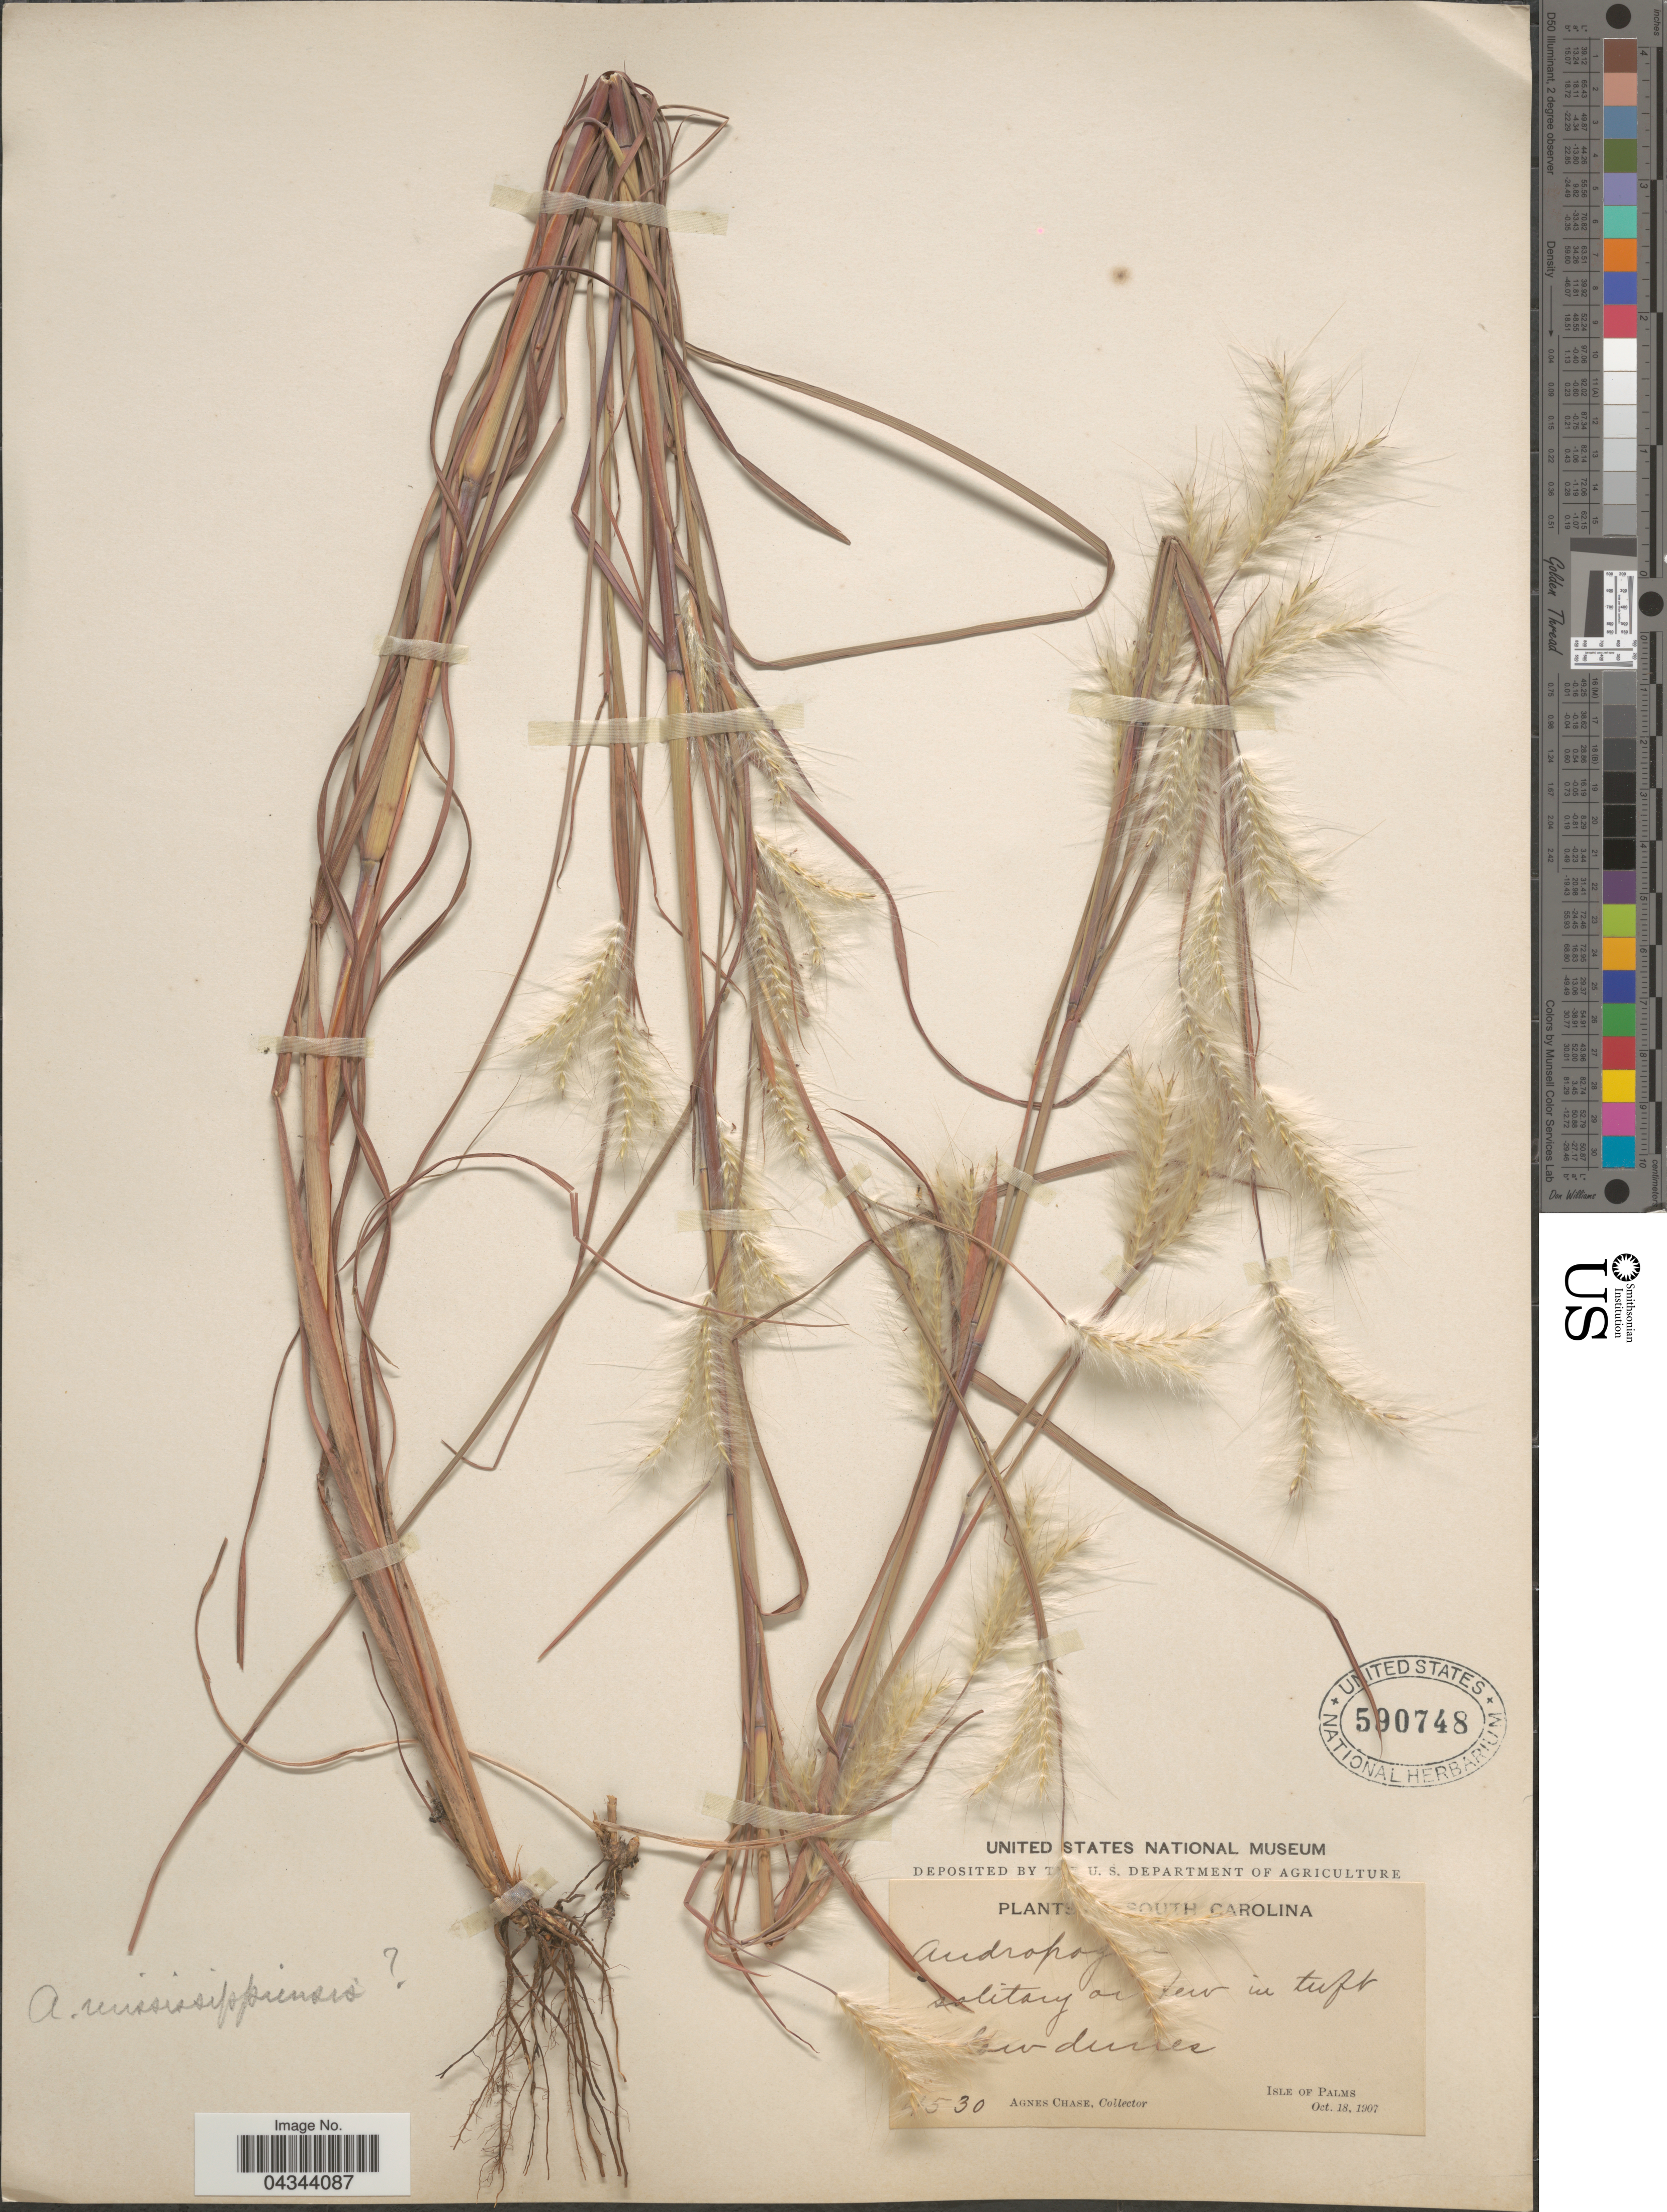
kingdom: Plantae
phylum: Tracheophyta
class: Liliopsida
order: Poales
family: Poaceae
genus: Andropogon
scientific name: Andropogon ternarius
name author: Michx.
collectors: A. Chase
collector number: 4530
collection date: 1907-10-18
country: United States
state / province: South Carolina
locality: Isle of Palms.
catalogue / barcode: US 590748